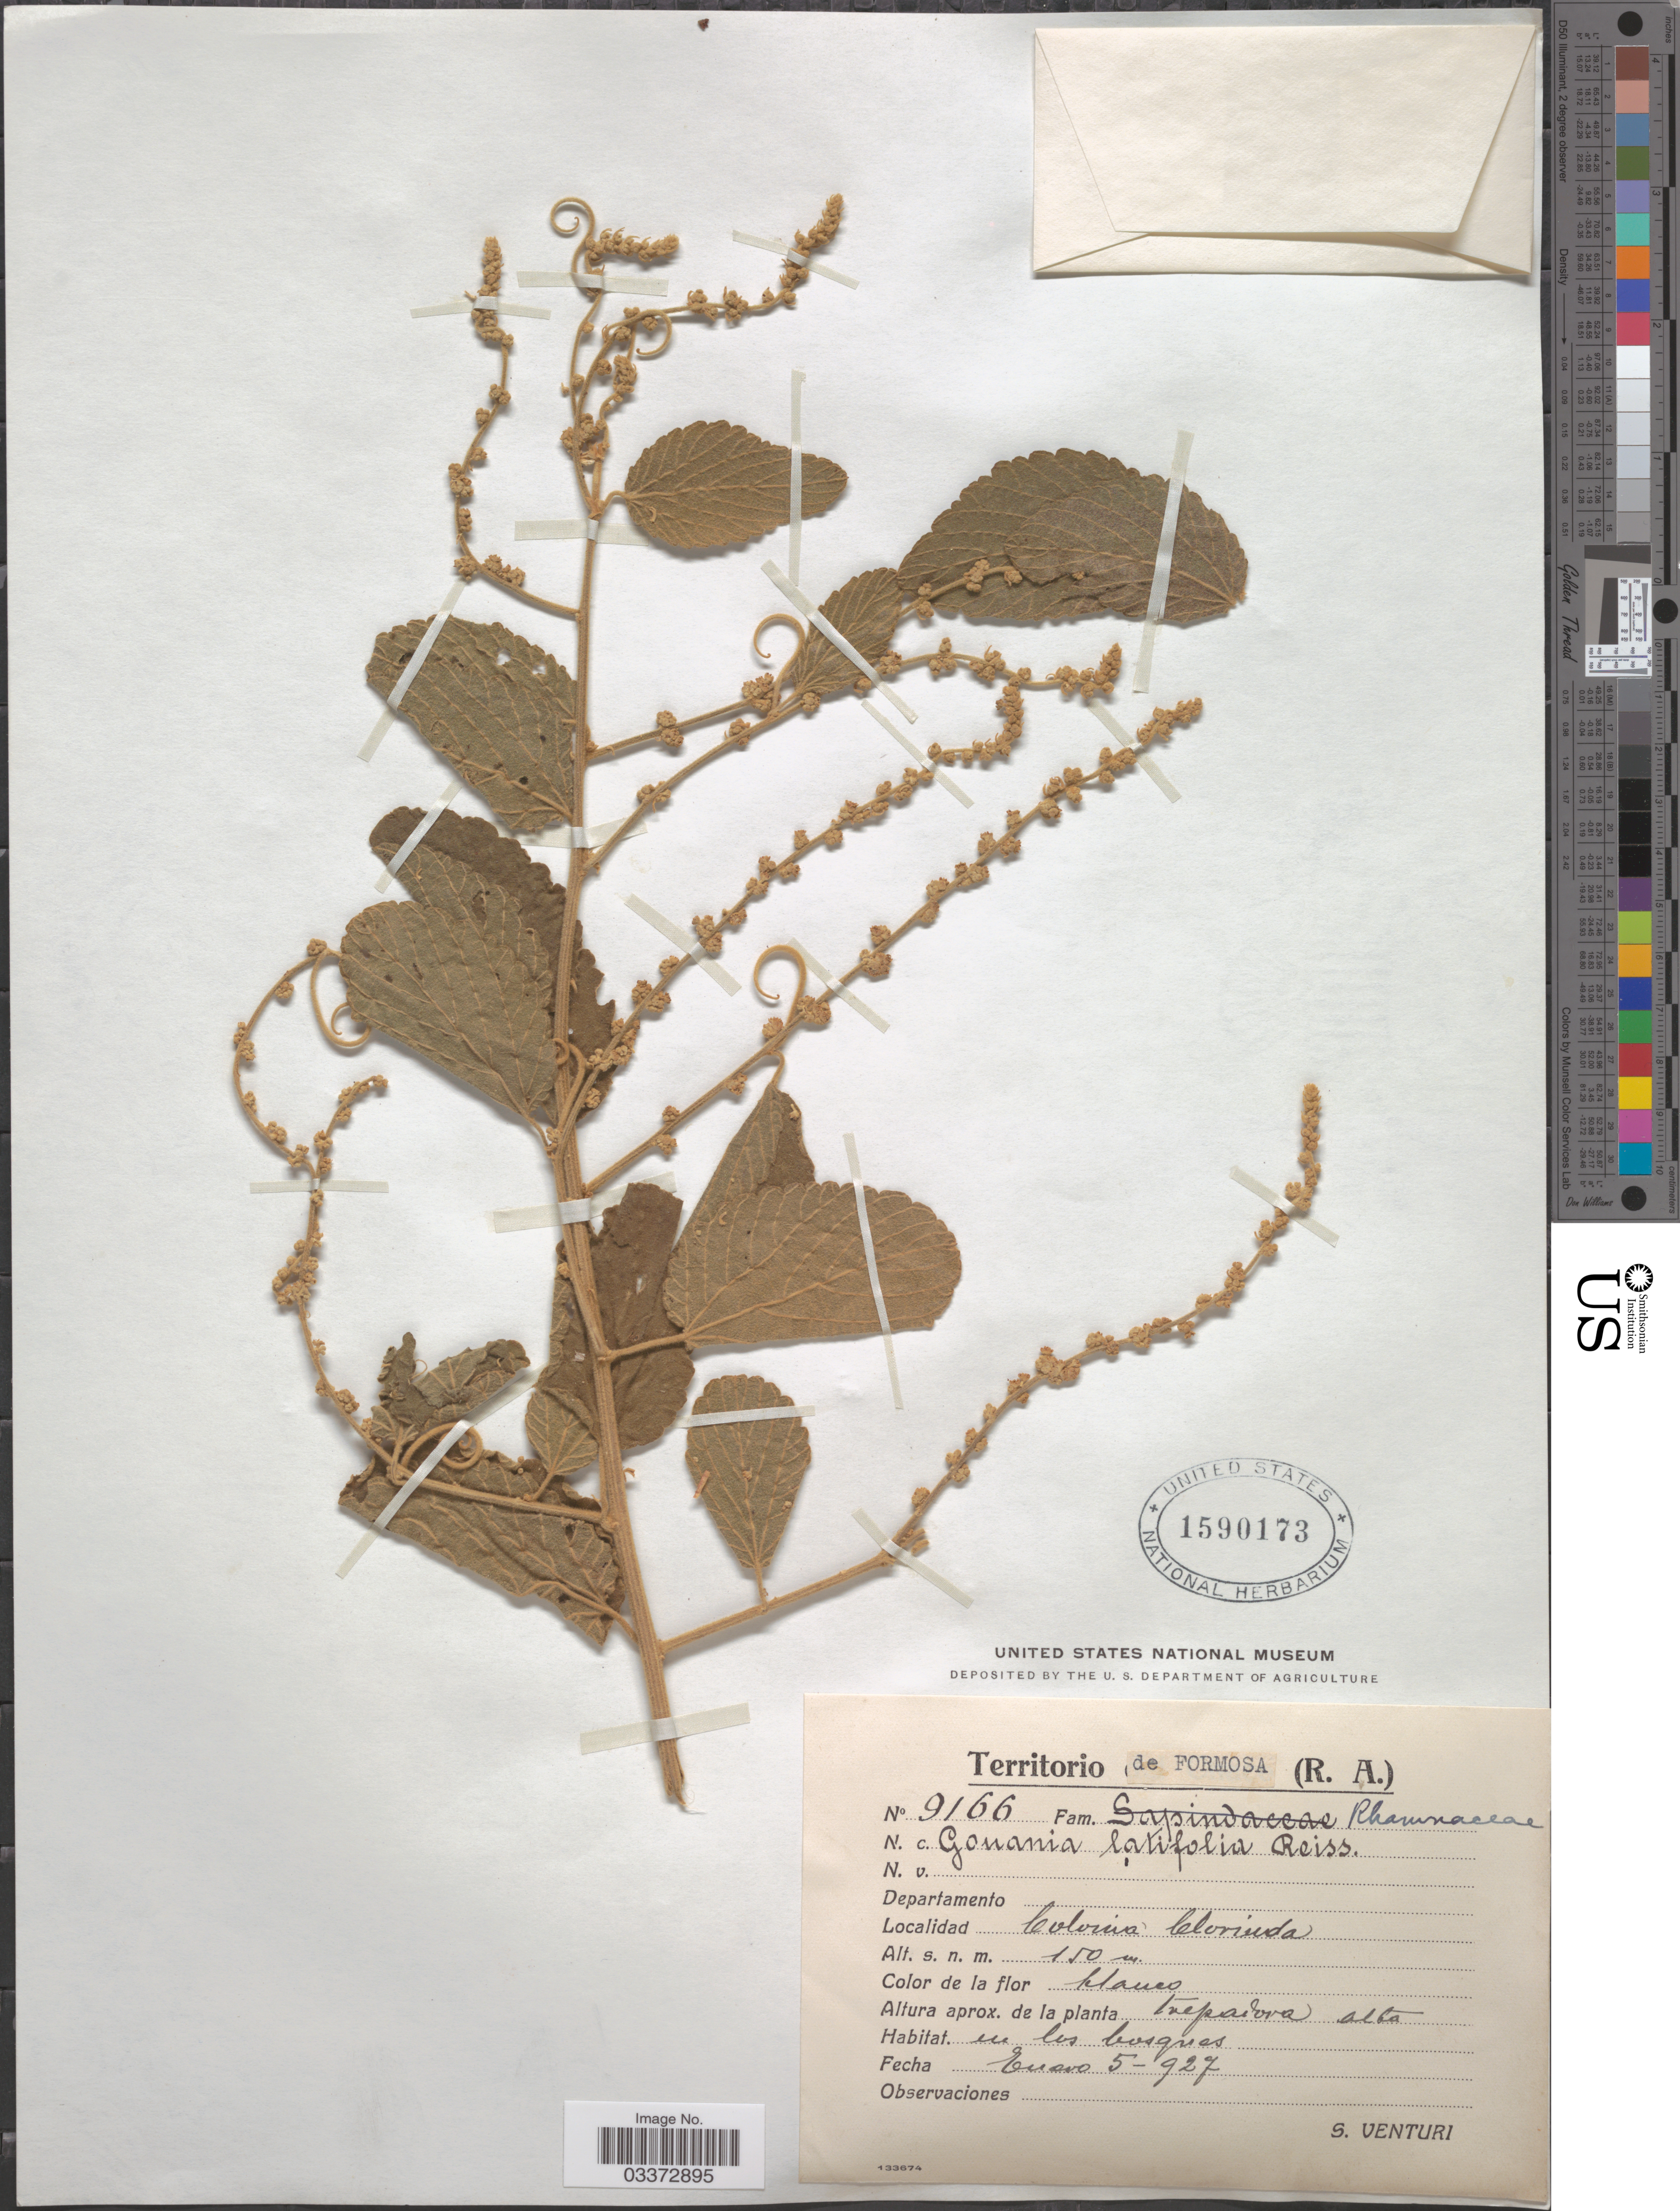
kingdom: Plantae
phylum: Tracheophyta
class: Magnoliopsida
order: Rosales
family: Rhamnaceae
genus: Gouania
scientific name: Gouania latifolia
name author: Reissek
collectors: S. Venturi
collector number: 9166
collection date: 1927-01-05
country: Argentina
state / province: Formosa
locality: Colonia Clorinda.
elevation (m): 150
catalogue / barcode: US 1590173